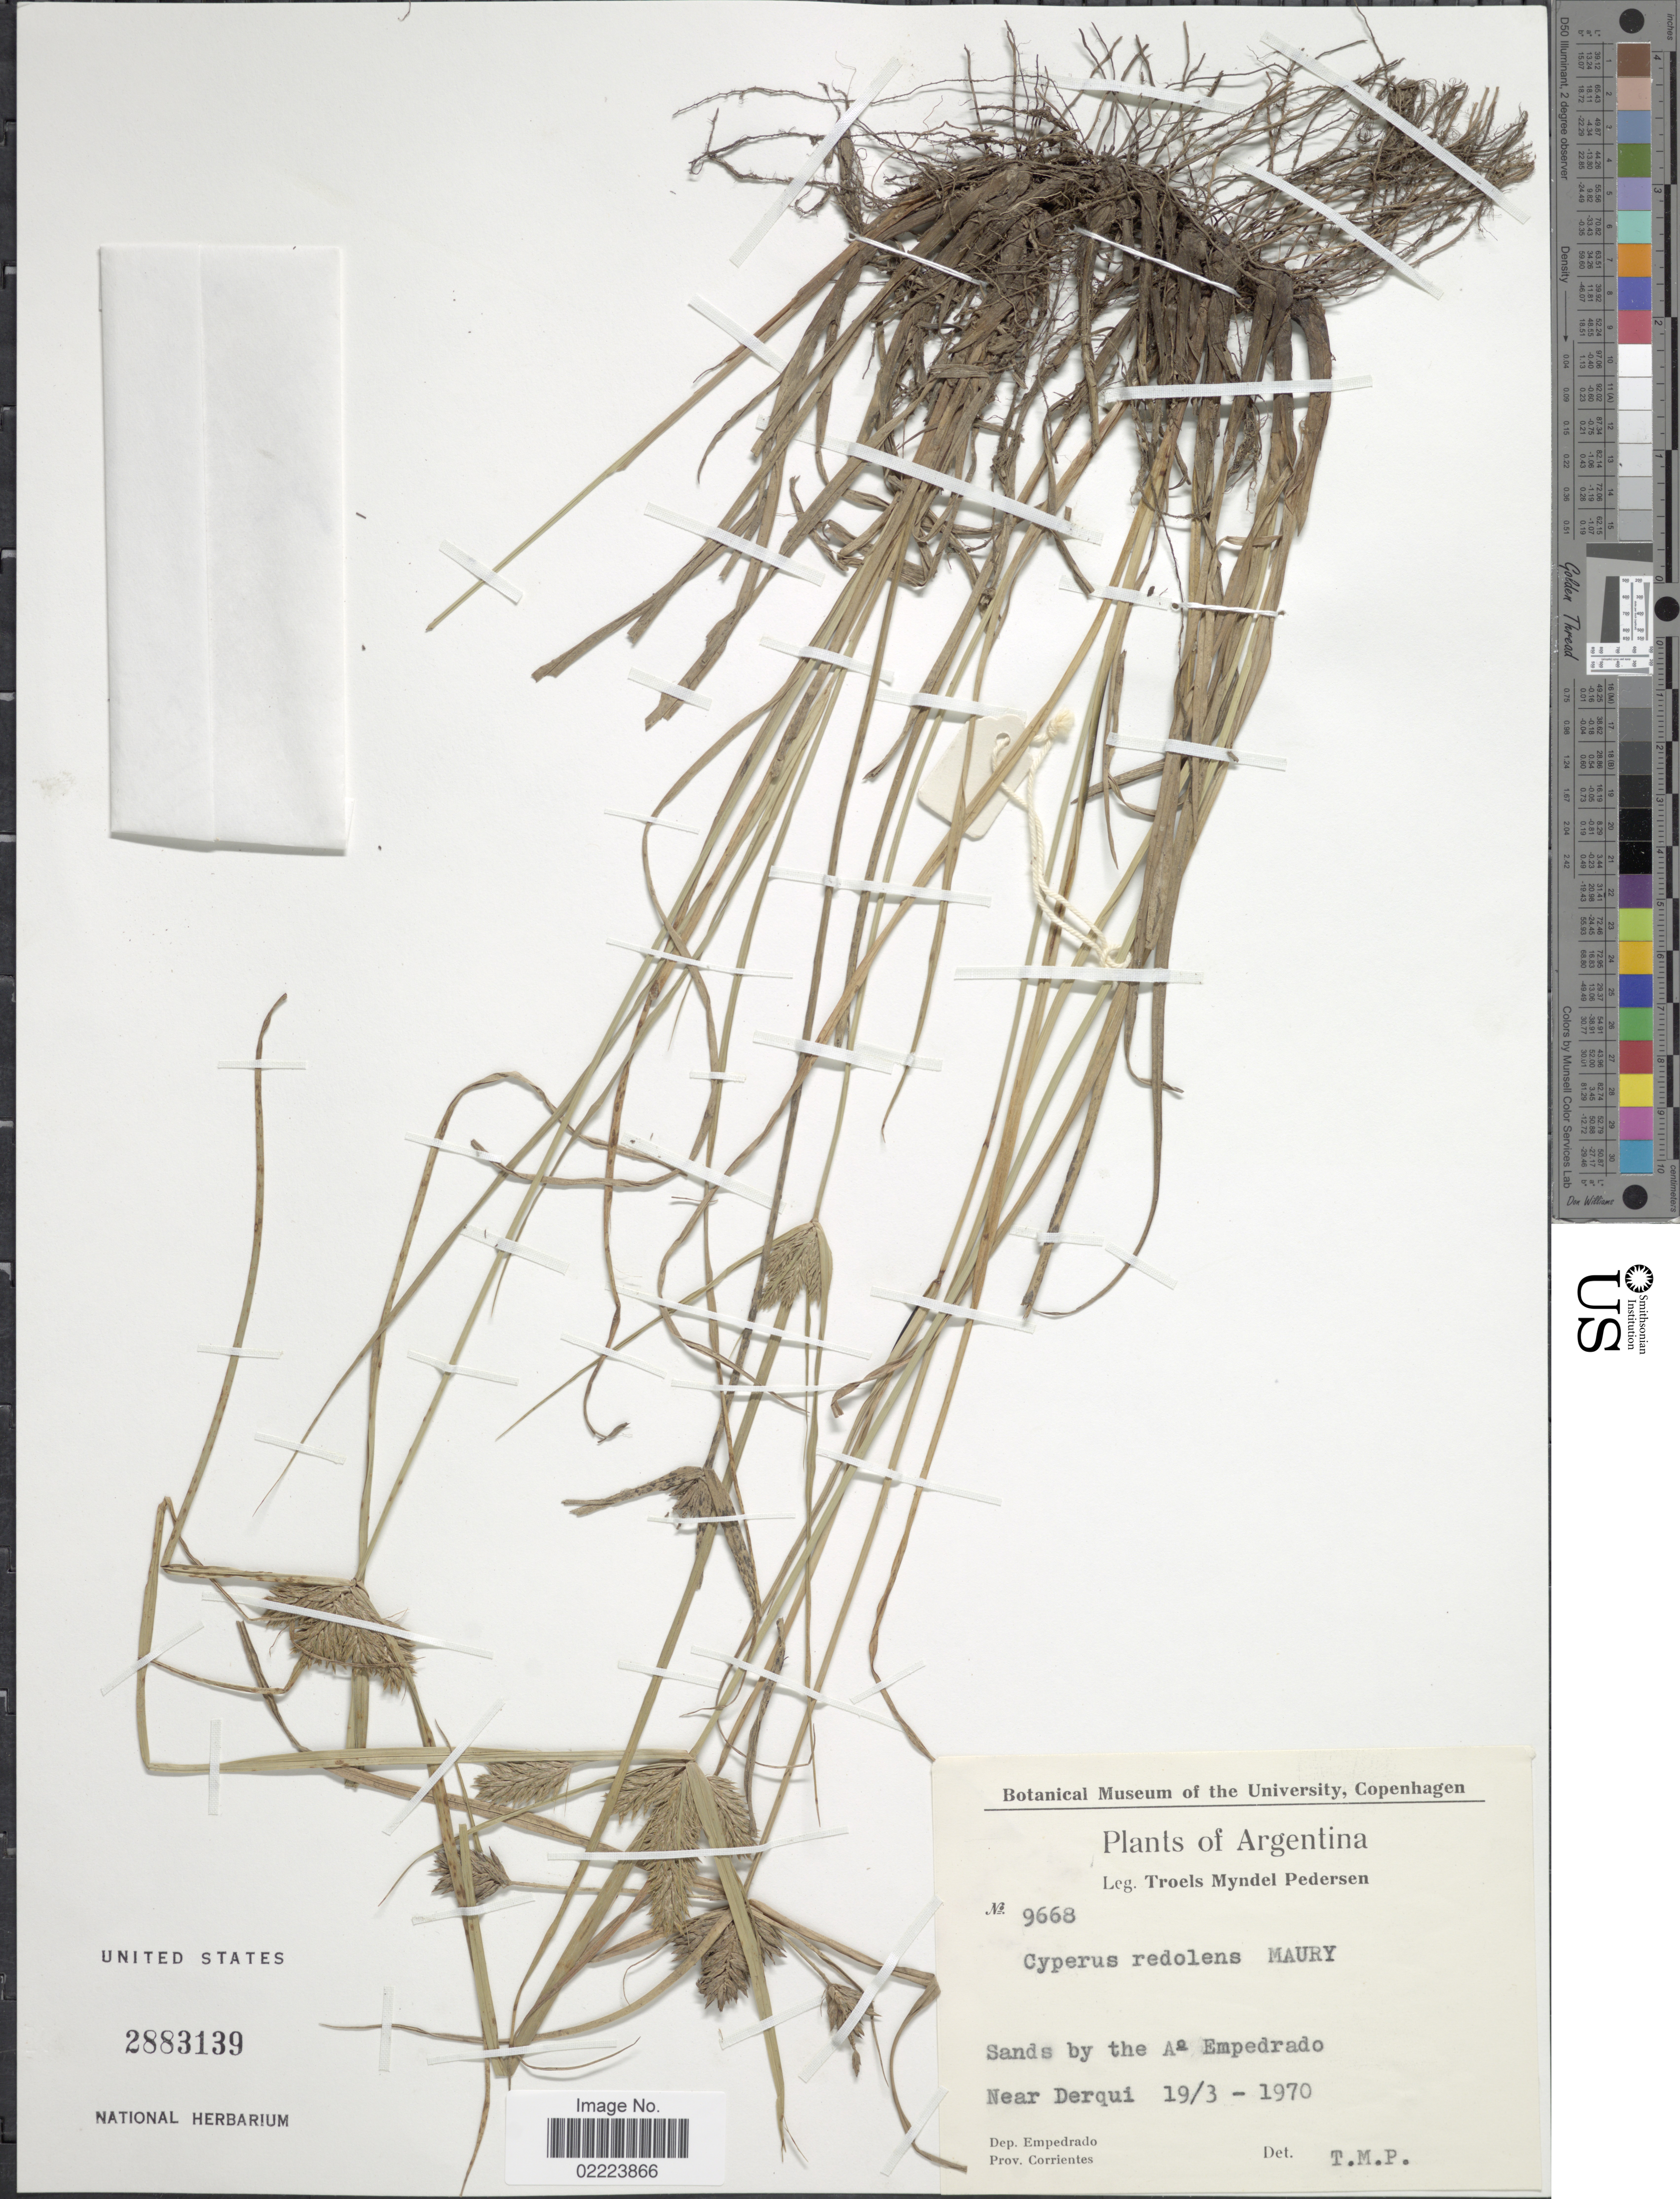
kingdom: Plantae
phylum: Tracheophyta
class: Liliopsida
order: Poales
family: Cyperaceae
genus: Cyperus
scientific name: Cyperus redolens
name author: Maury ex Micheli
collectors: T. Pederson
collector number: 9668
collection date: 1970-03-19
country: Argentina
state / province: Corrientes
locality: Near Derqui, Dep. Empedrado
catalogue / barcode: US 2883139